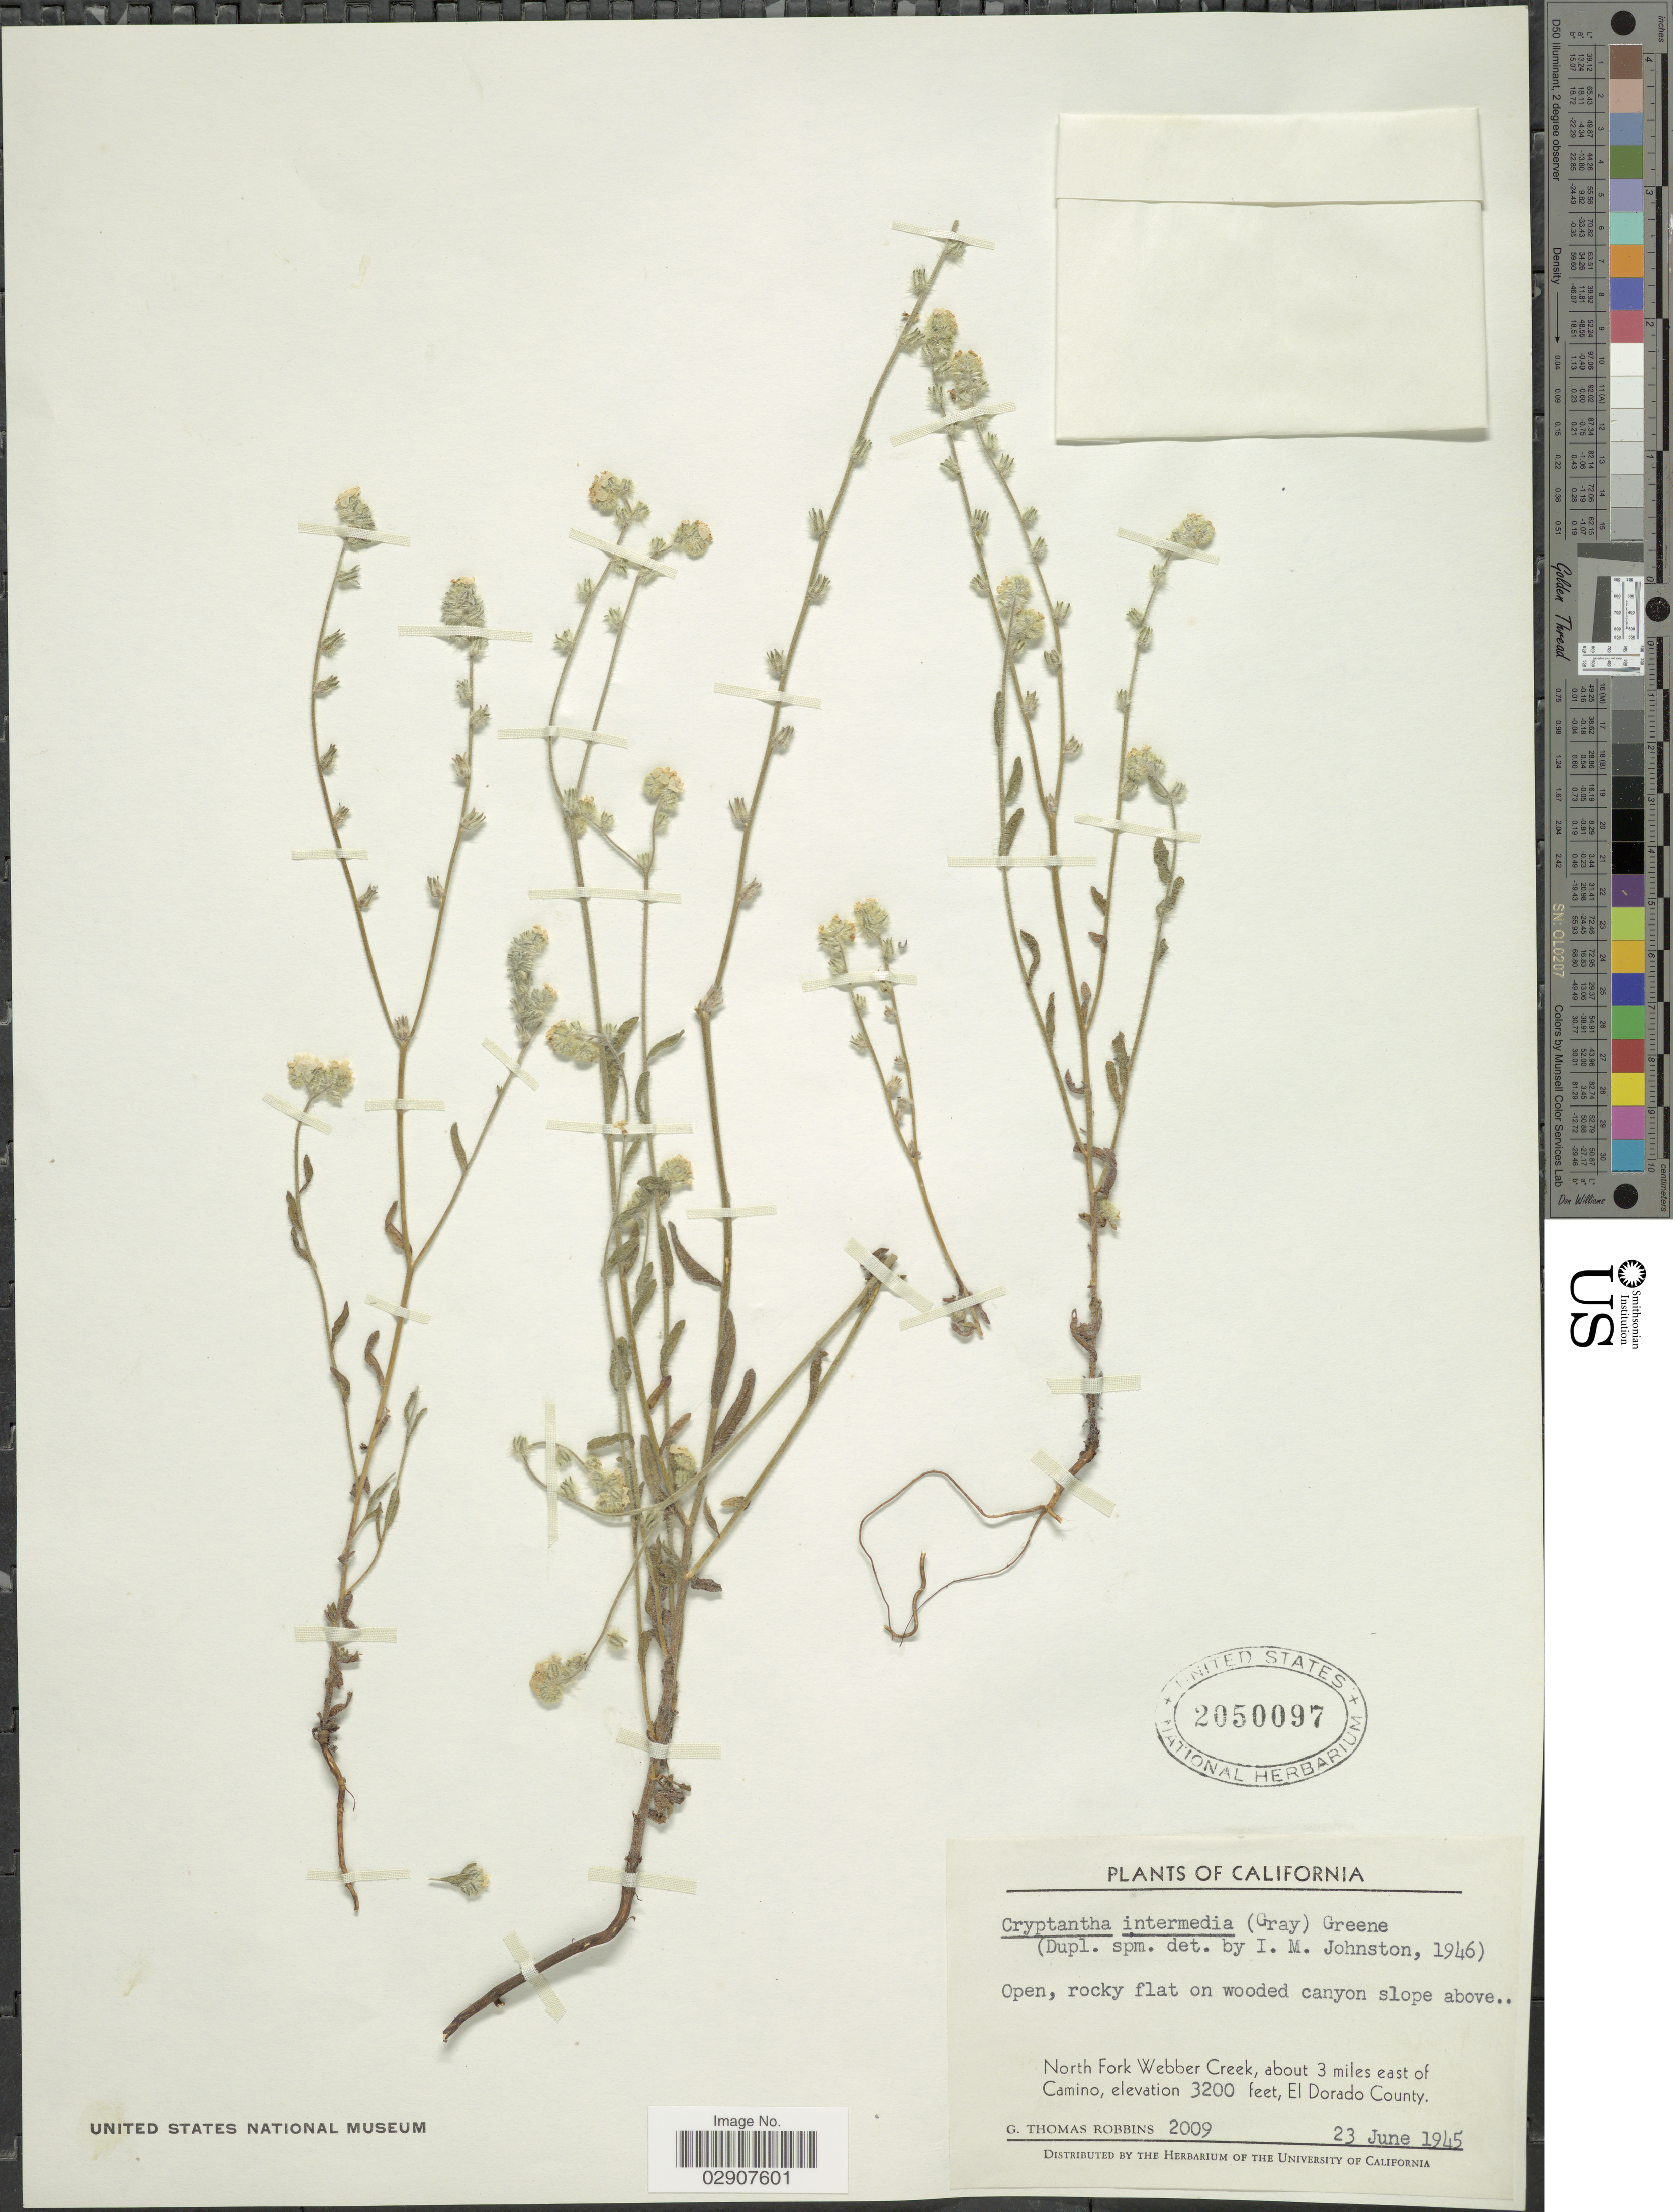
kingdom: Plantae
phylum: Tracheophyta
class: Magnoliopsida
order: Boraginales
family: Boraginaceae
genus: Cryptantha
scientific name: Cryptantha intermedia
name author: (A. Gray) Greene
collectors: G. T. Robbins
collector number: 2009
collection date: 1945-06-23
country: United States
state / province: California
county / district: El Dorado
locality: North Fork Webber Creek, about 3 miles east of Camino, El Dorado County.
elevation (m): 975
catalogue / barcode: US 2050097